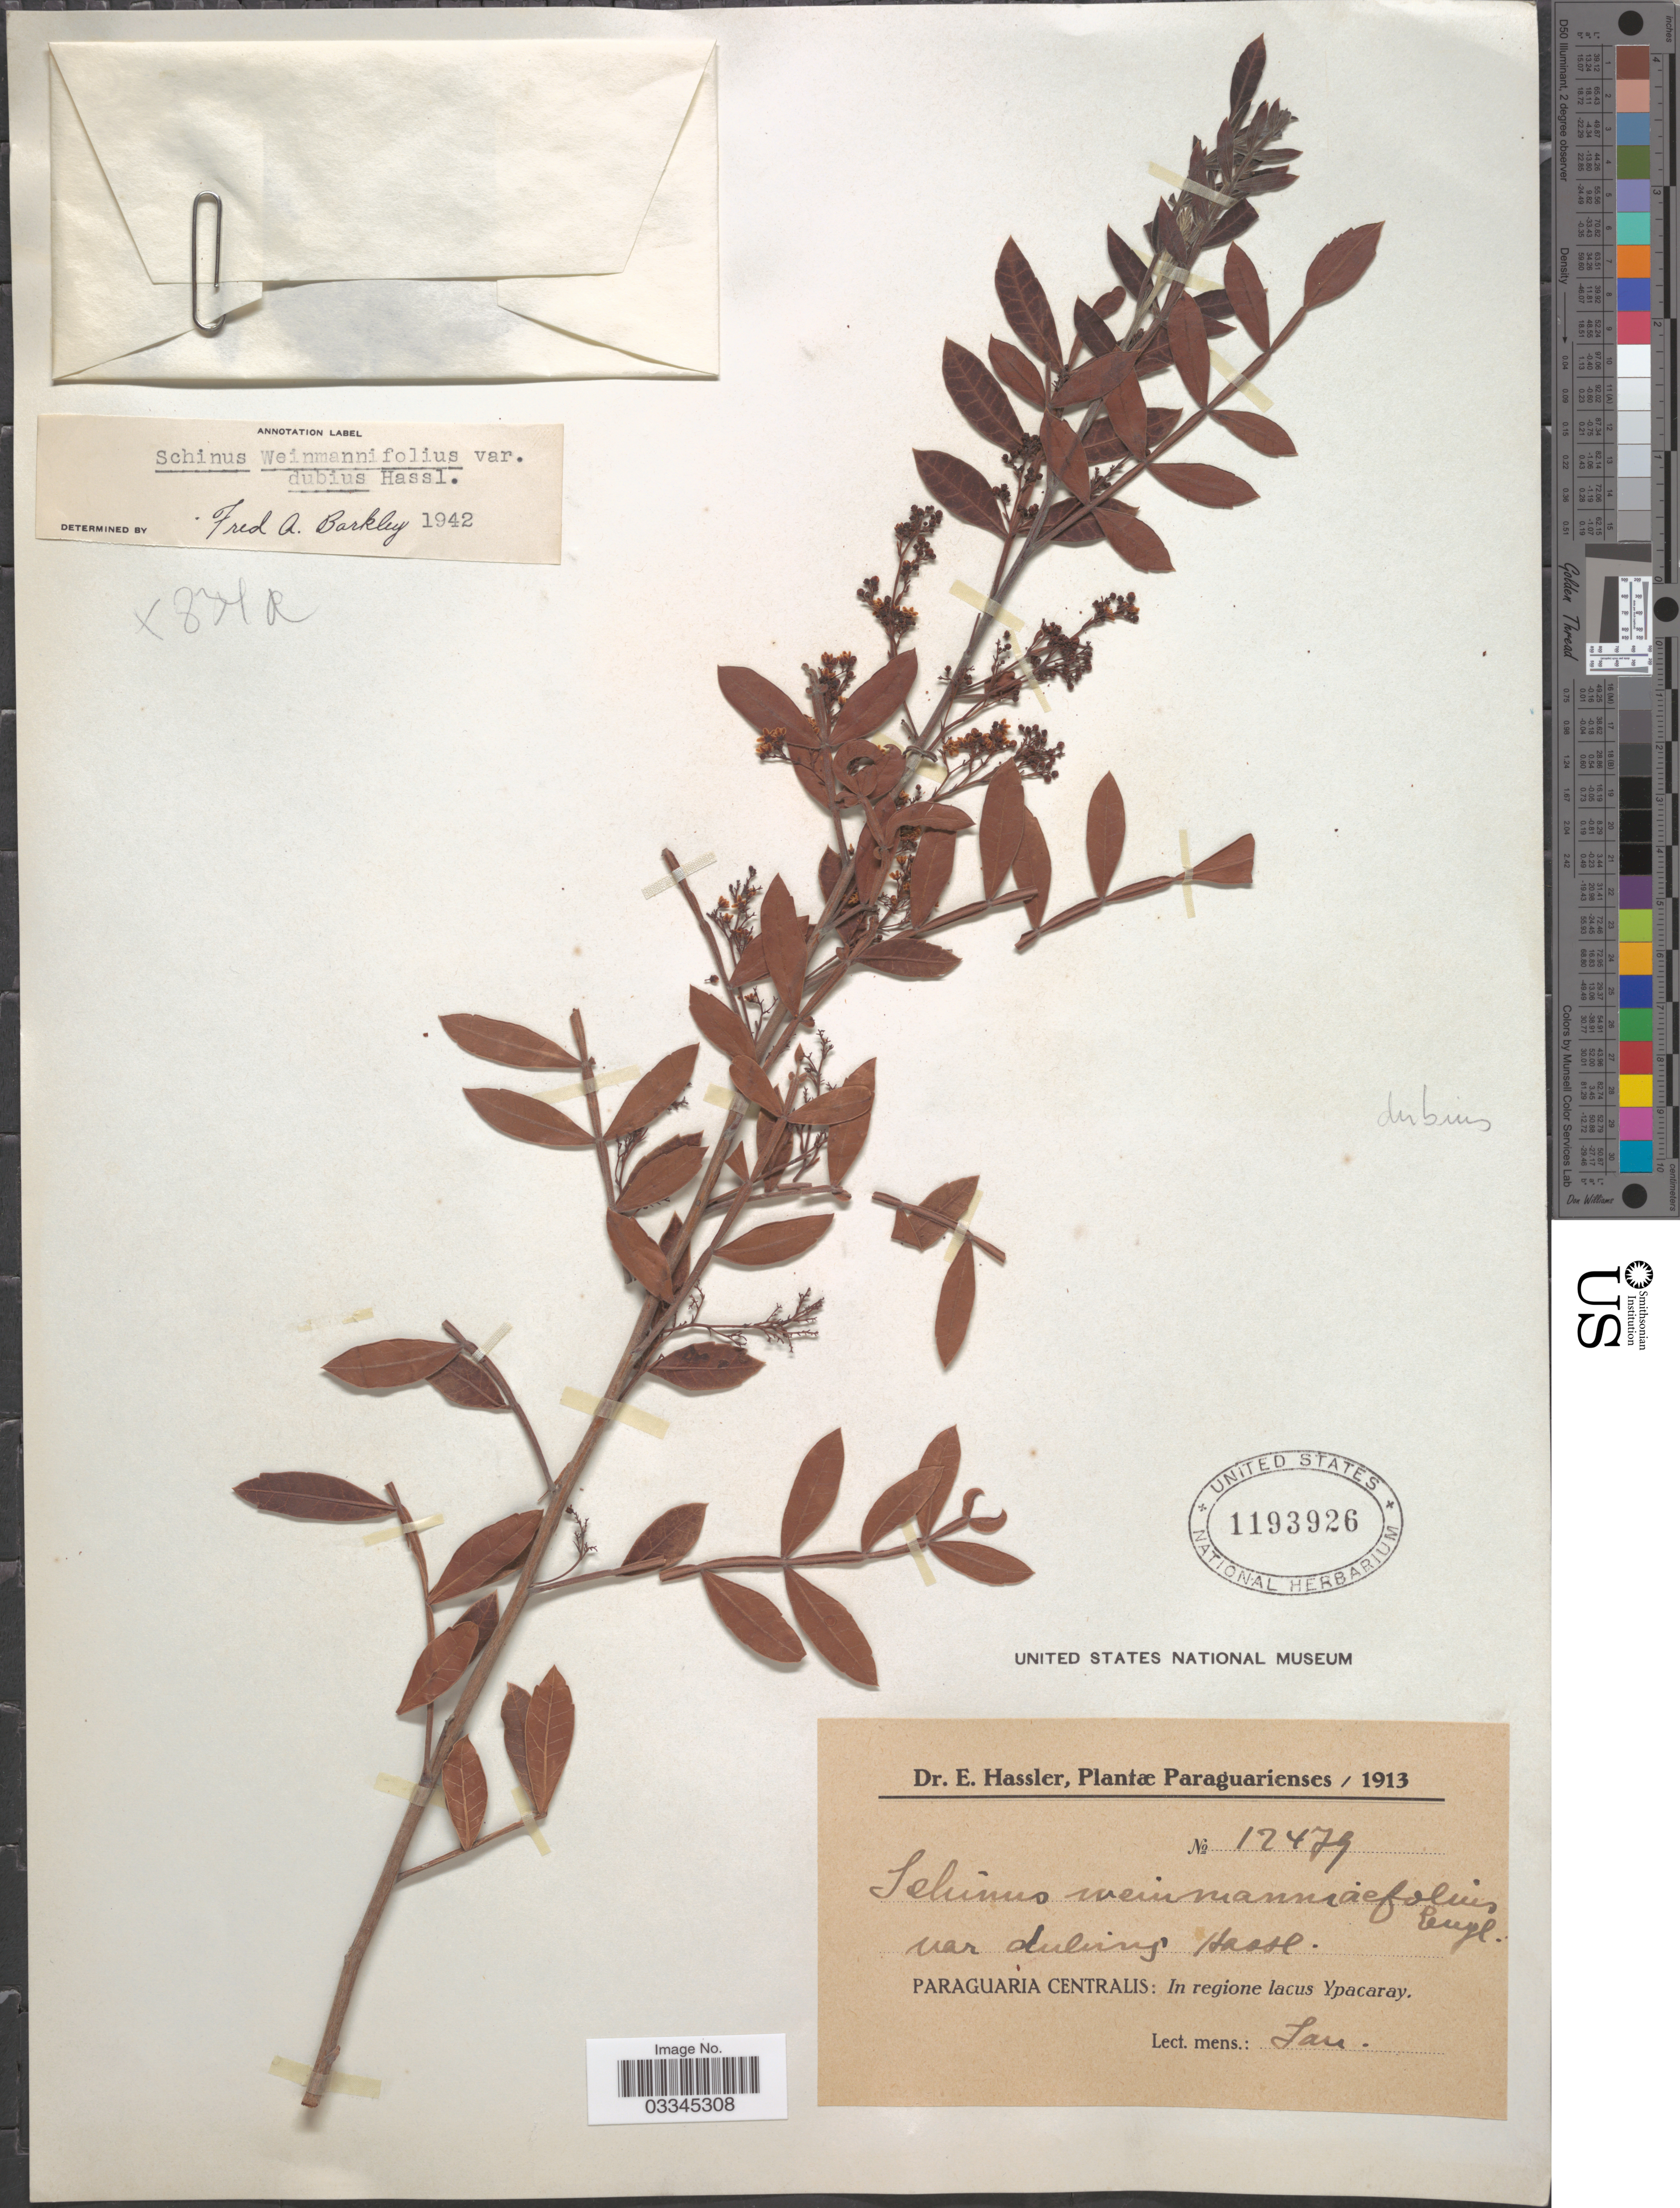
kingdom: Plantae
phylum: Tracheophyta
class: Magnoliopsida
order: Sapindales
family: Anacardiaceae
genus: Schinus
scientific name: Schinus weinmannifolia var. dubia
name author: F.A. Barkley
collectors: E. Hassler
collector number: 12479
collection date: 1913-01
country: Paraguay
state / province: Central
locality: Paraguaria Centralis: In regione lacus Ypacaray.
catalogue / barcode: US 1193926